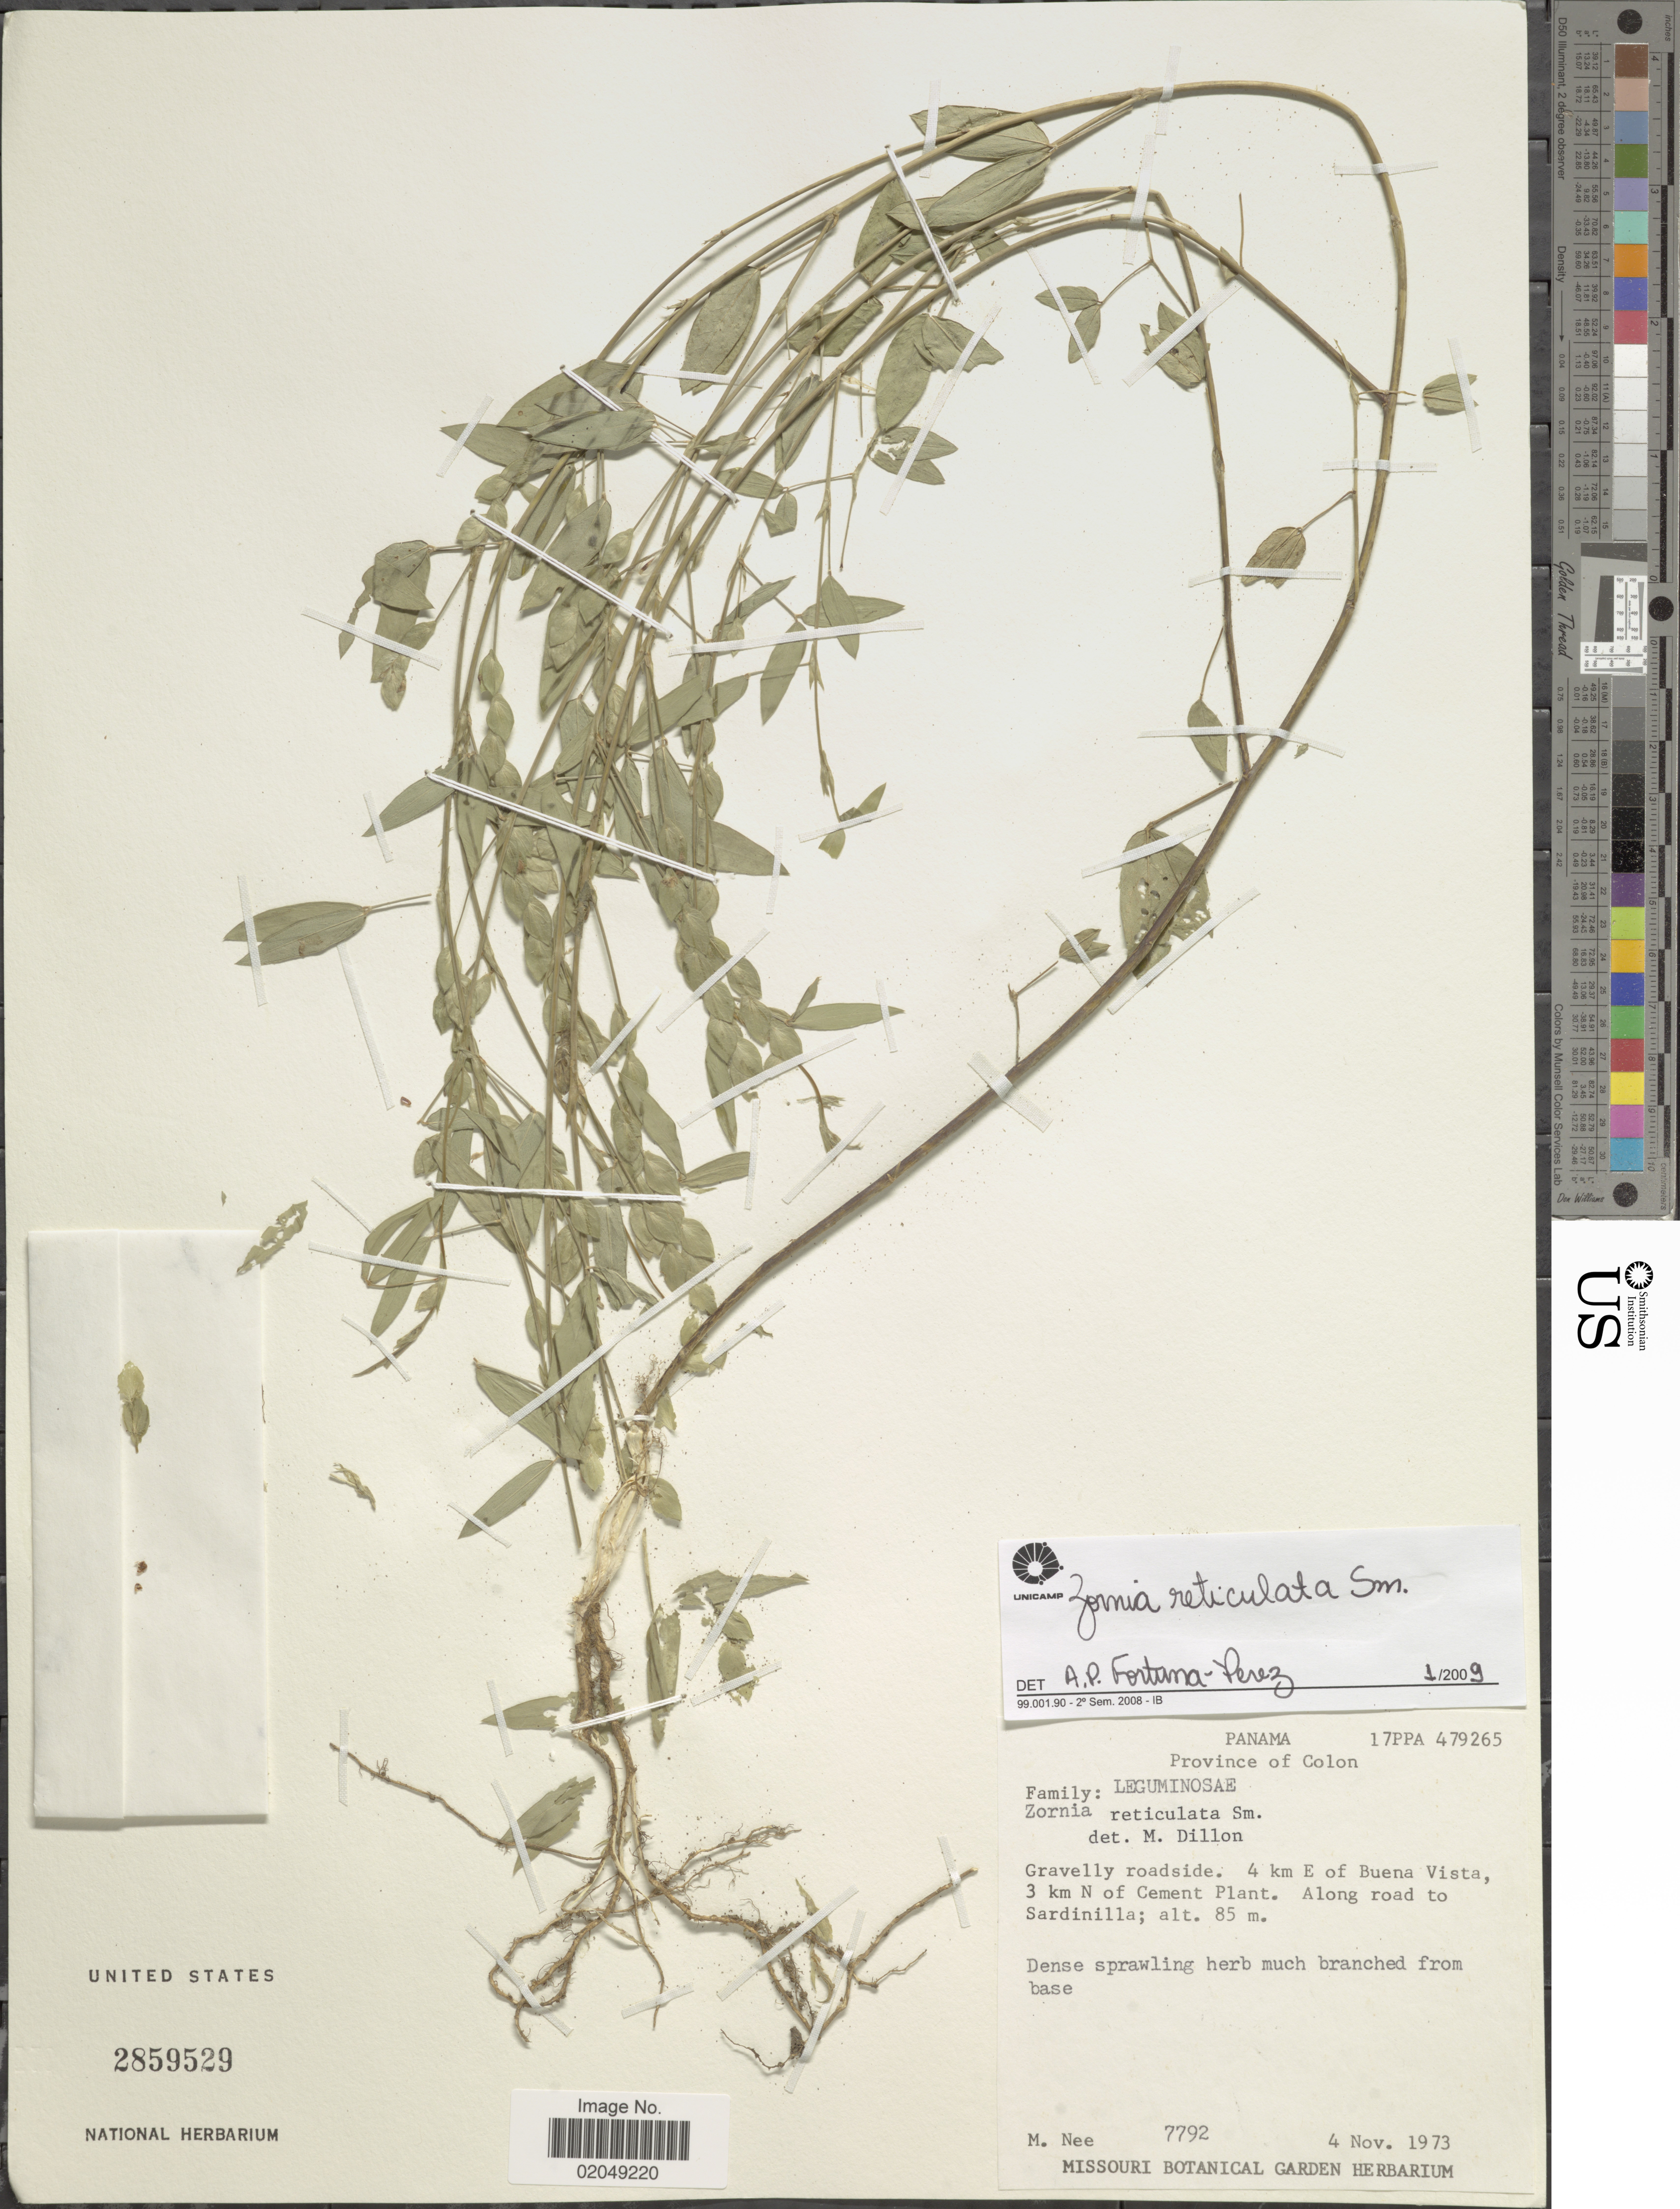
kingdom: Plantae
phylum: Tracheophyta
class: Magnoliopsida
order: Fabales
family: Fabaceae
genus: Zornia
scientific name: Zornia reticulata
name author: Sm.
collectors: M. Nee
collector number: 7792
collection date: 1973-11-04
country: Panama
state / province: Colón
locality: Gravelly roadside, 4 km E of Buena Vista, 3 km N of Cement Plant, along road to Sardinilla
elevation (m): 85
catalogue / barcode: US 2859529